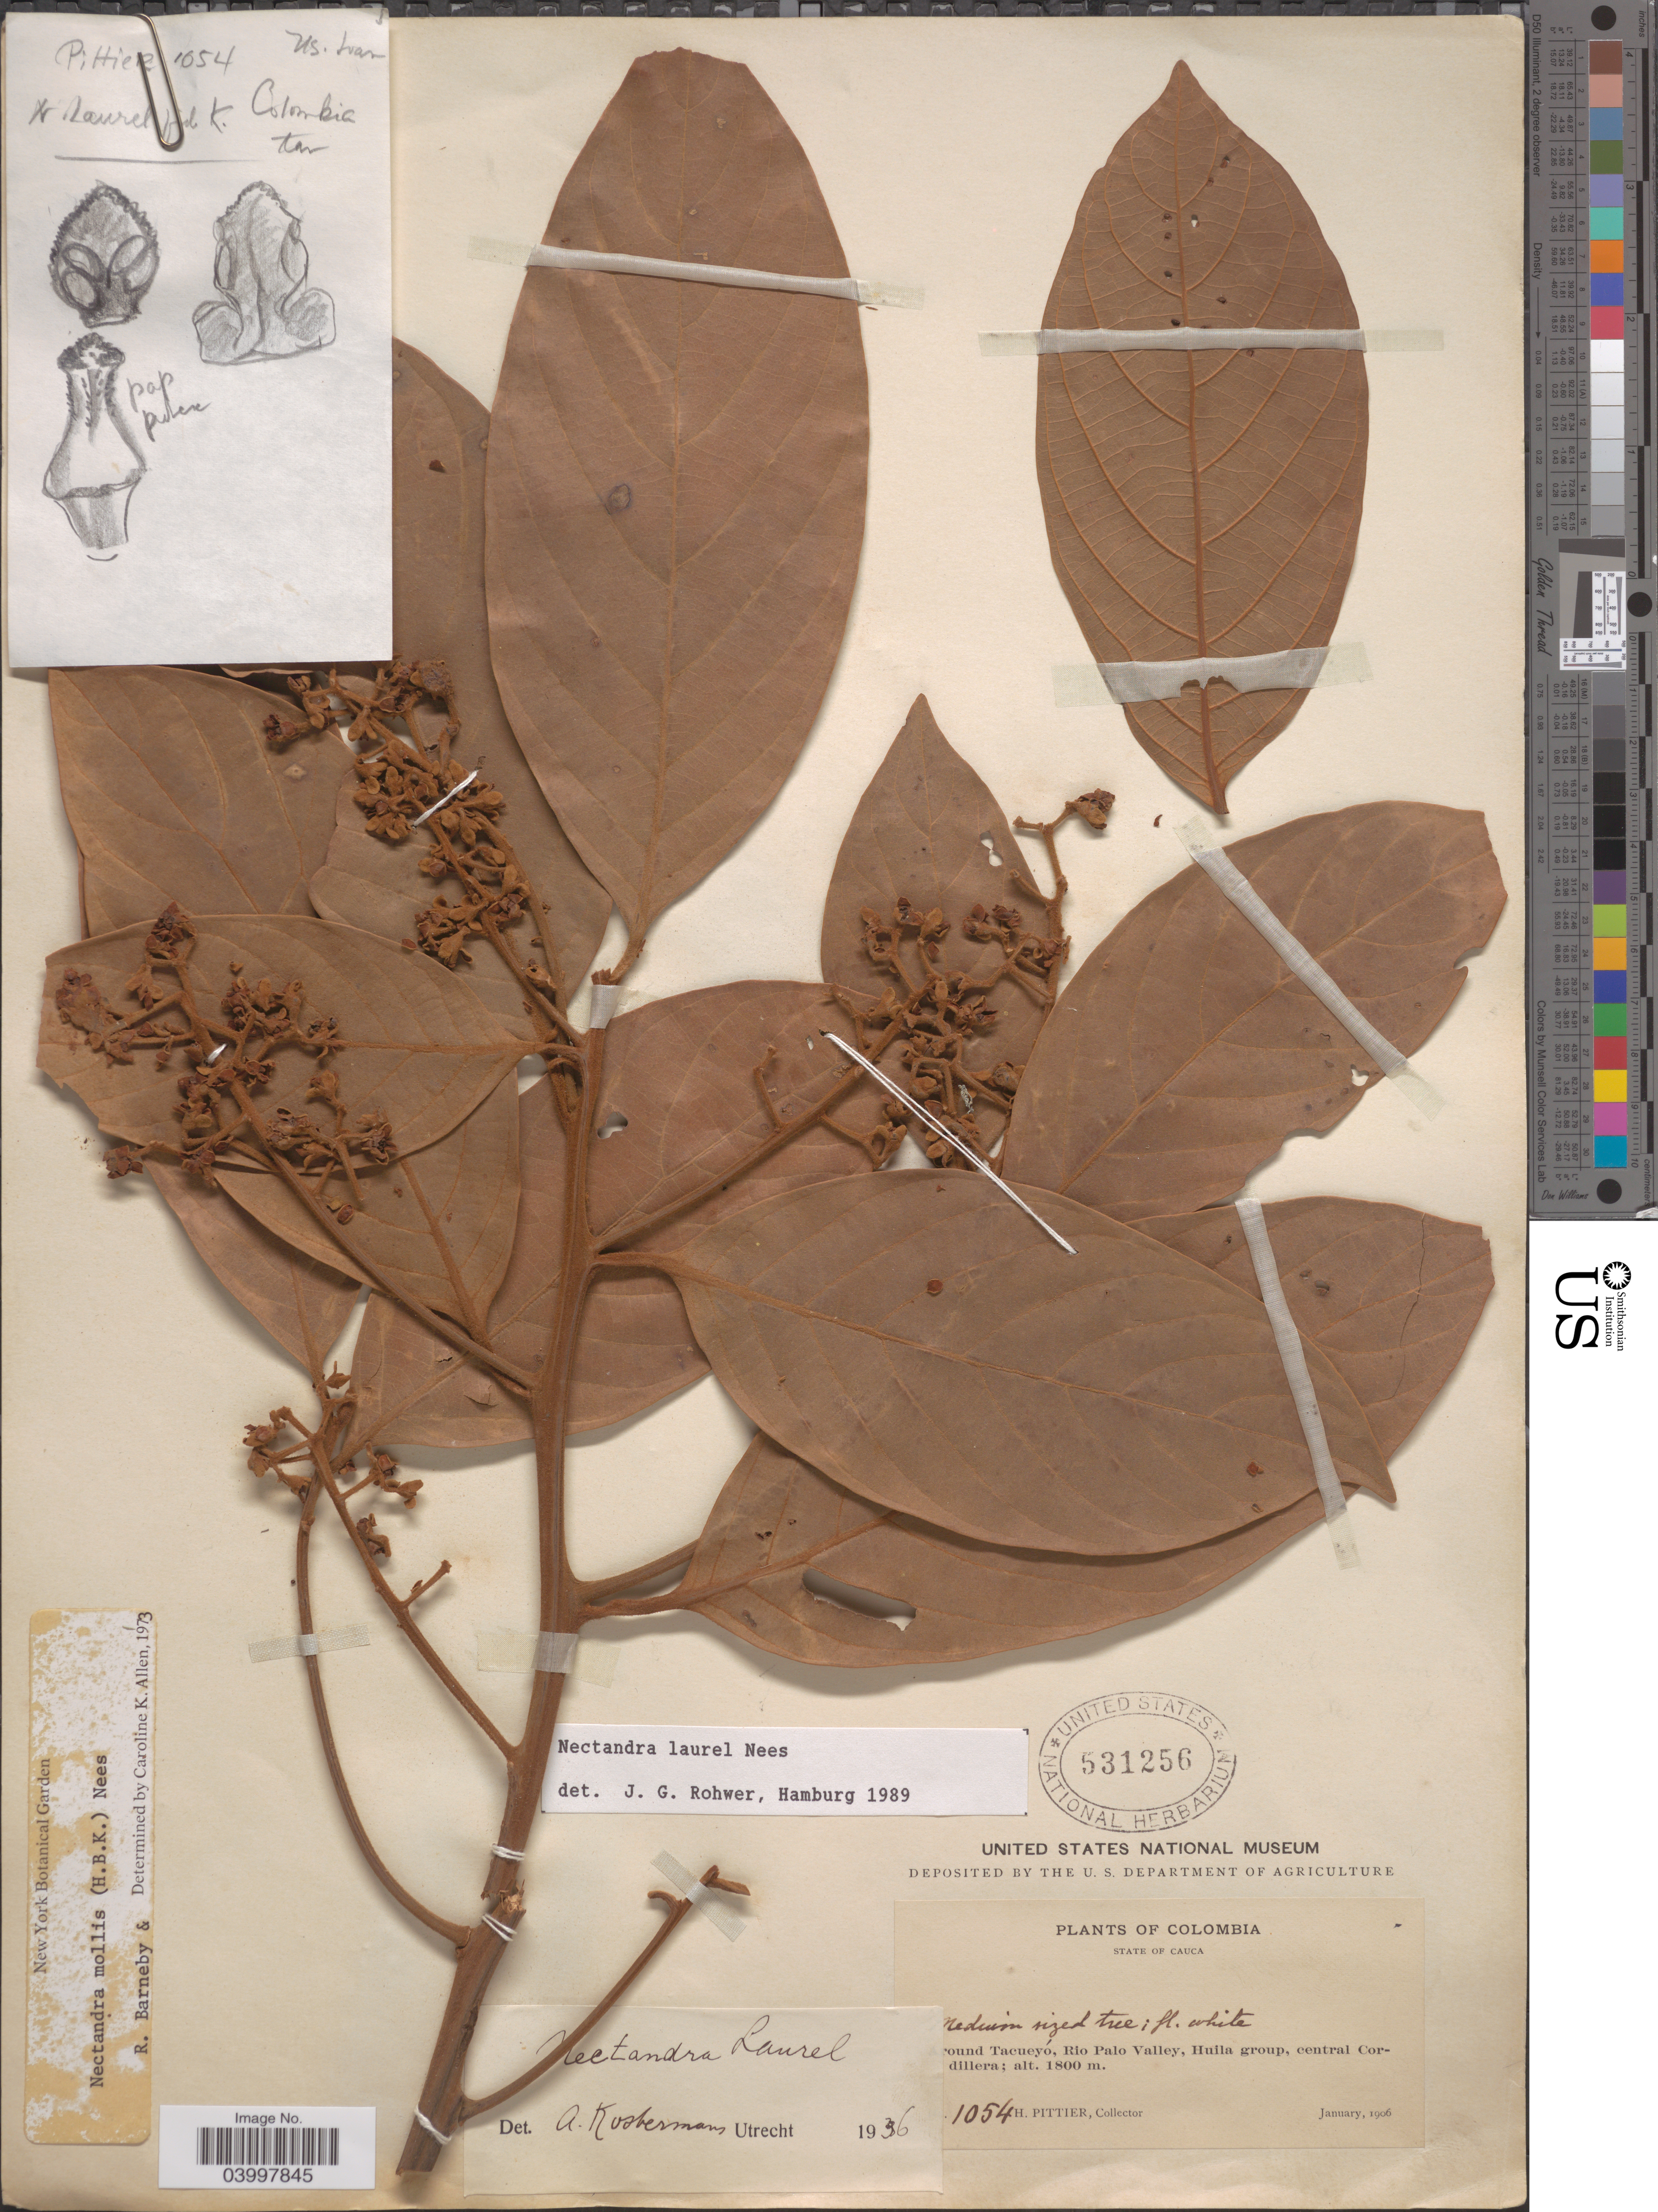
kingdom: Plantae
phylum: Tracheophyta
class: Magnoliopsida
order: Laurales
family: Lauraceae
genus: Nectandra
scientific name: Nectandra laurel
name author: Nees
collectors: H. F. Pittier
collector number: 1054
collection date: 1906-01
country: Colombia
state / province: Cauca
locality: Around Tacueyó, Rio Palo Valley, Huila group, central Cordillera.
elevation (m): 1800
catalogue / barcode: US 531256